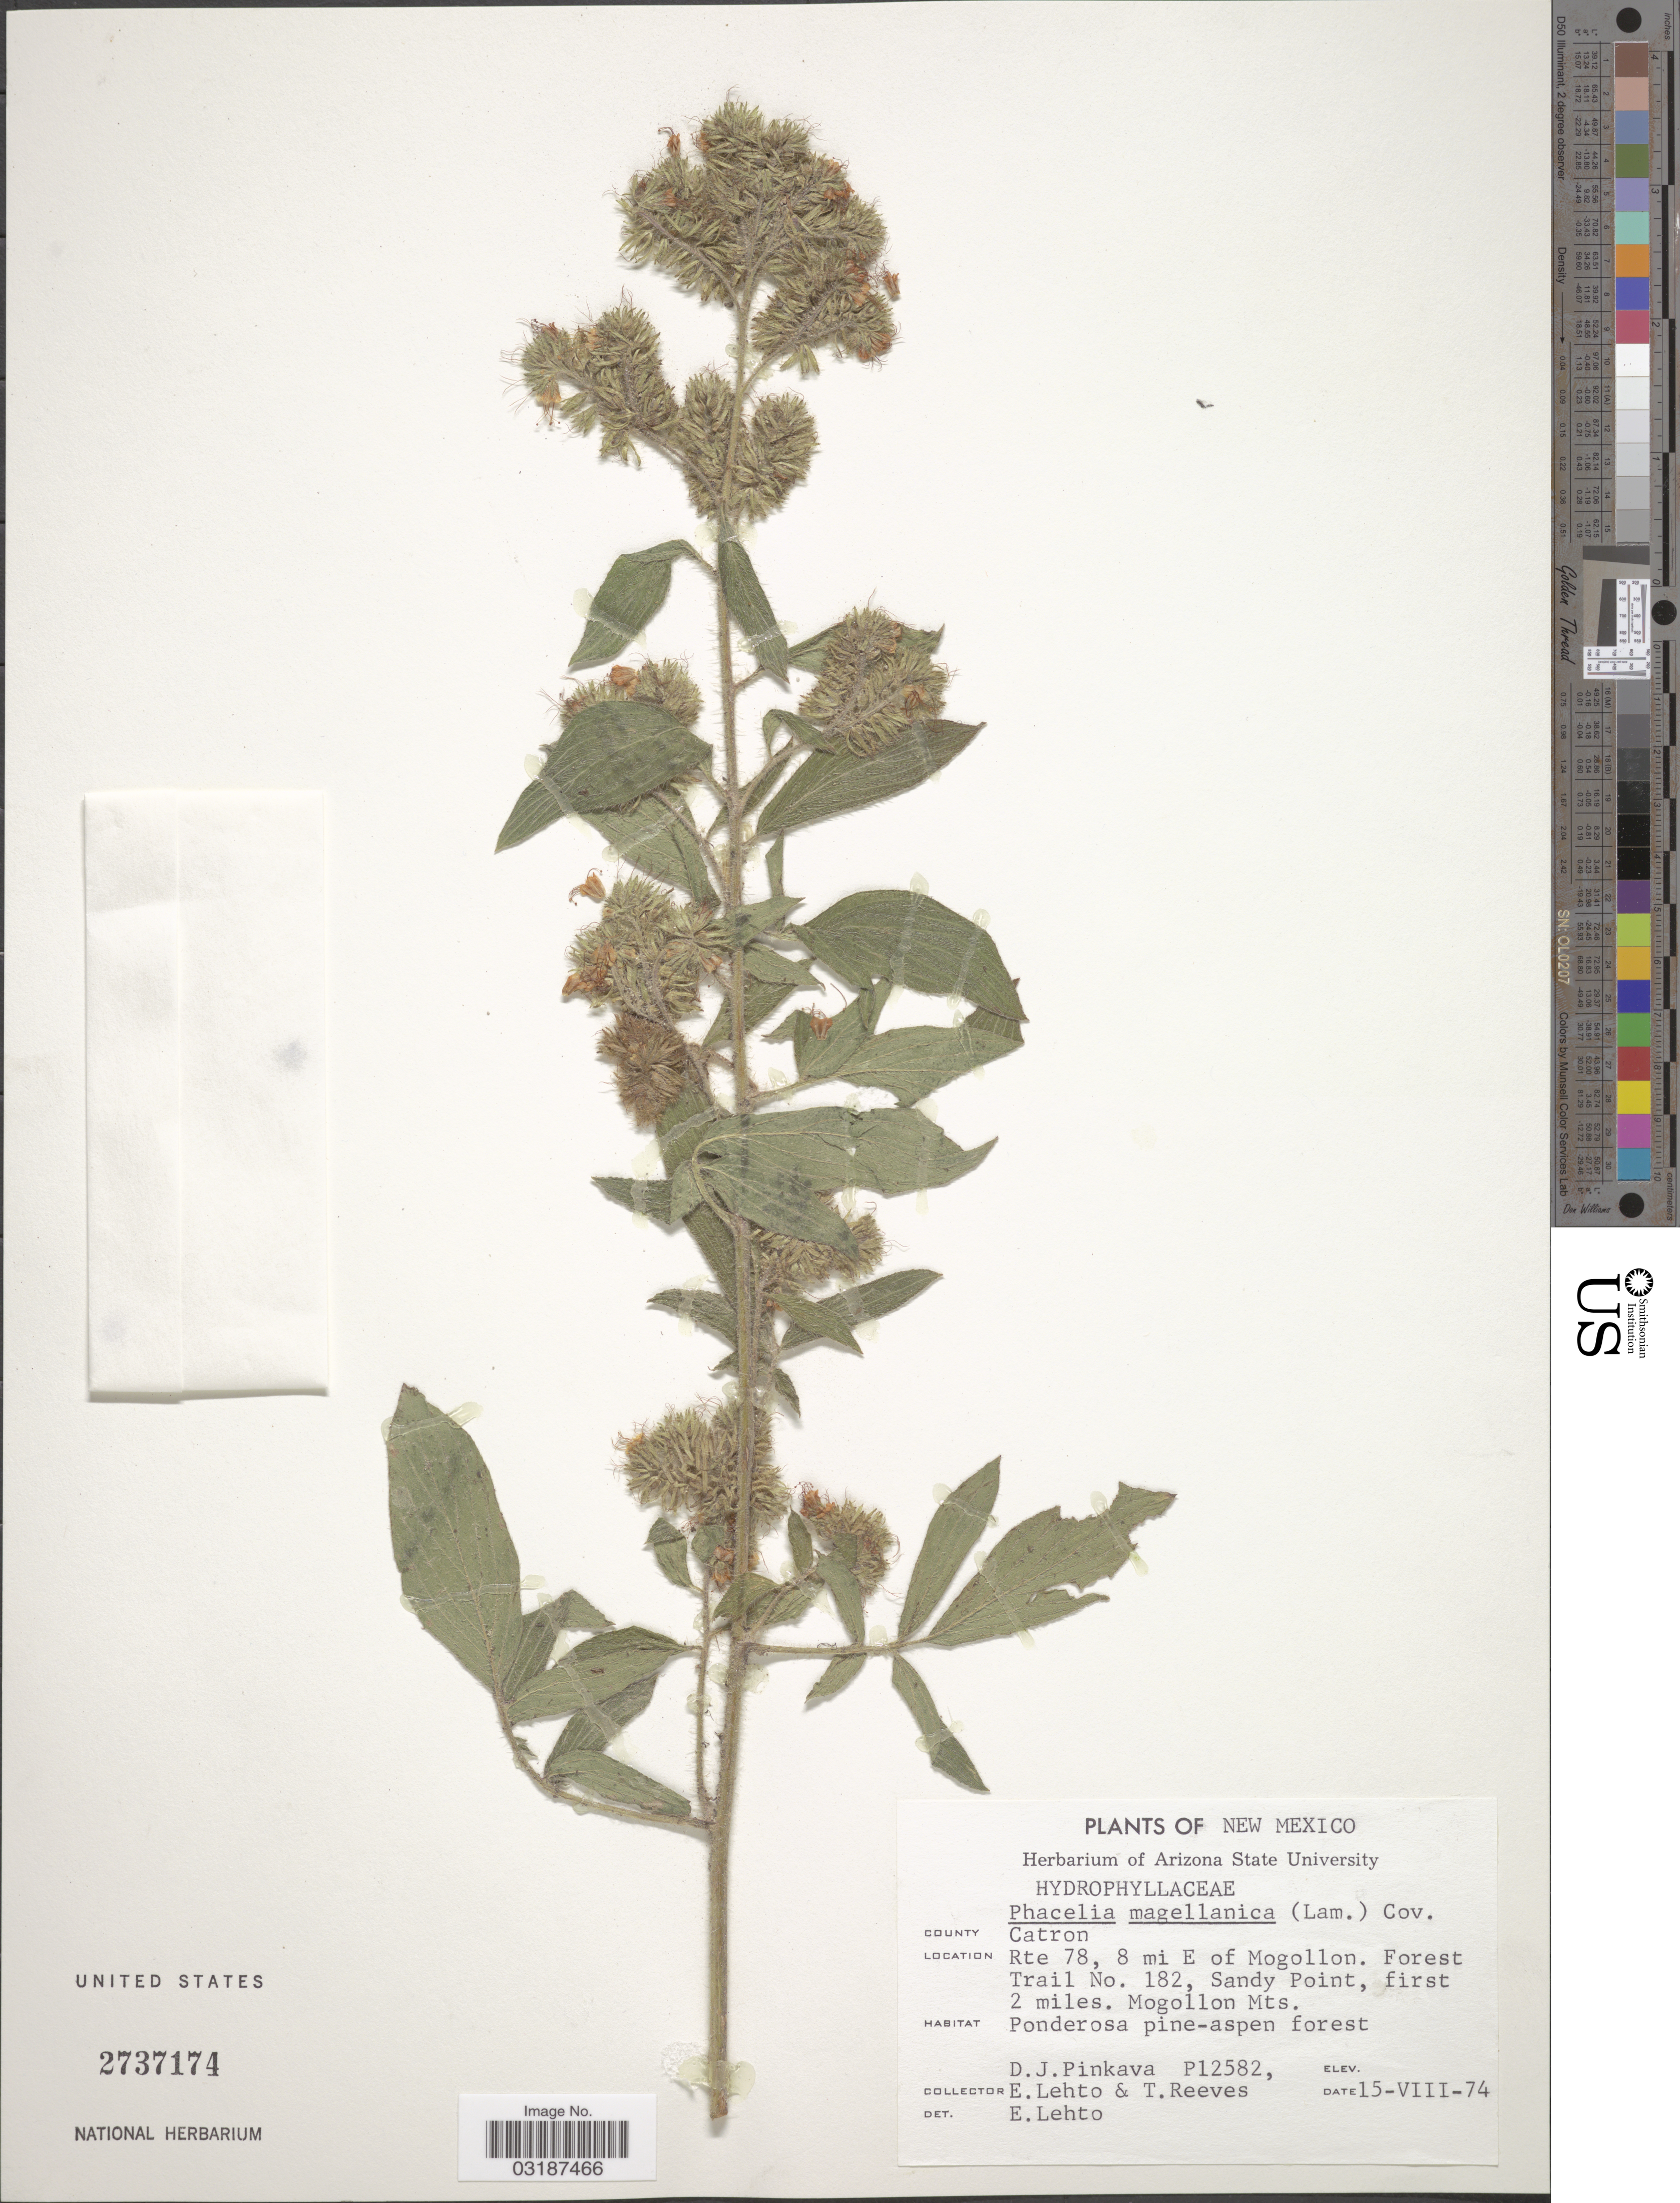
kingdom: Plantae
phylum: Tracheophyta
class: Magnoliopsida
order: Boraginales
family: Hydrophyllaceae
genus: Phacelia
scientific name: Phacelia magellanica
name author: (Lam.) Coville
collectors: D. J. Pinkava, Letho, E. & T. Reeves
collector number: P12582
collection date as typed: Transcribed d/m/y: 15/8/74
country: United States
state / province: New Mexico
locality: County Catron. Rte 78, 8 mi E of Mogollon. Forest Trail No. 182, Sandy Point, first 2 miles. Mogollon Mts.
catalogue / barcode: US 2737174